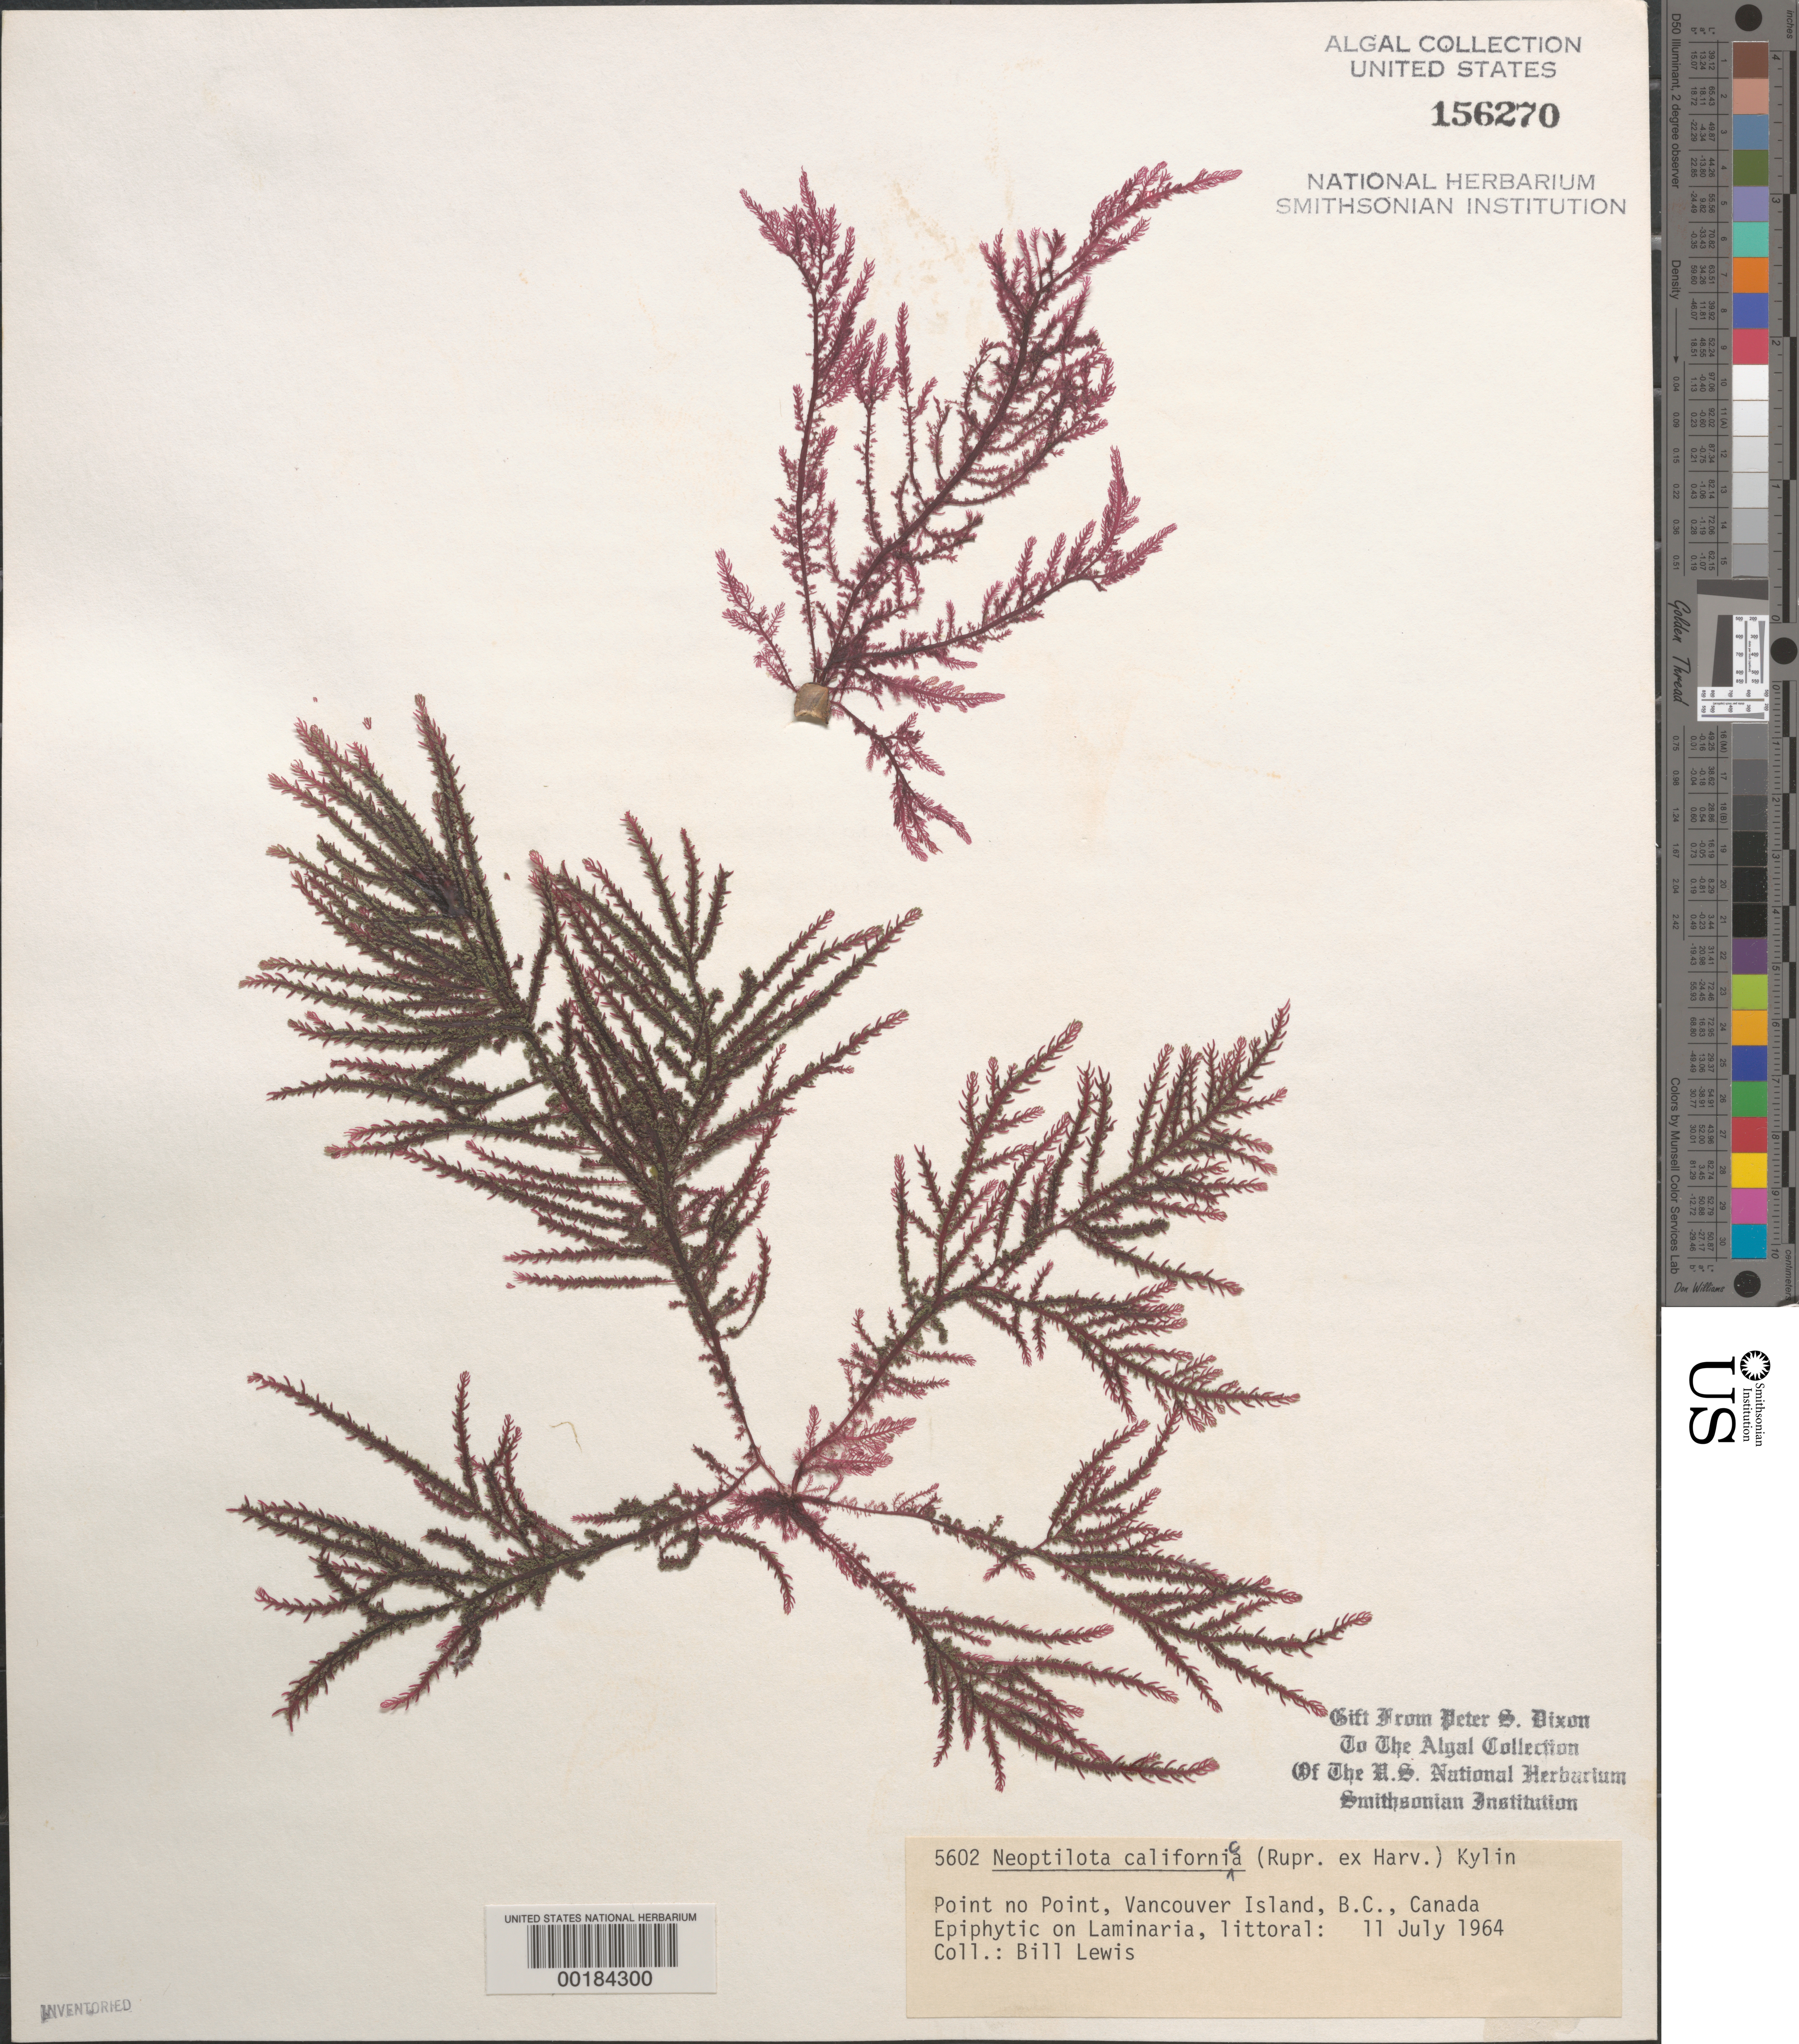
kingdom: Plantae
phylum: Rhodophyta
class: Florideophyceae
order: Ceramiales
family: Wrangeliaceae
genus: Ptilota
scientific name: Ptilota densa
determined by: Algae name updating Project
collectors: W. Lewis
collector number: PSD 5602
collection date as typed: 11 Jul 1964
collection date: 1964-07-11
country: Canada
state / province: British Columbia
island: Vancouver Island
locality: Point No Point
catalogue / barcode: US 156270